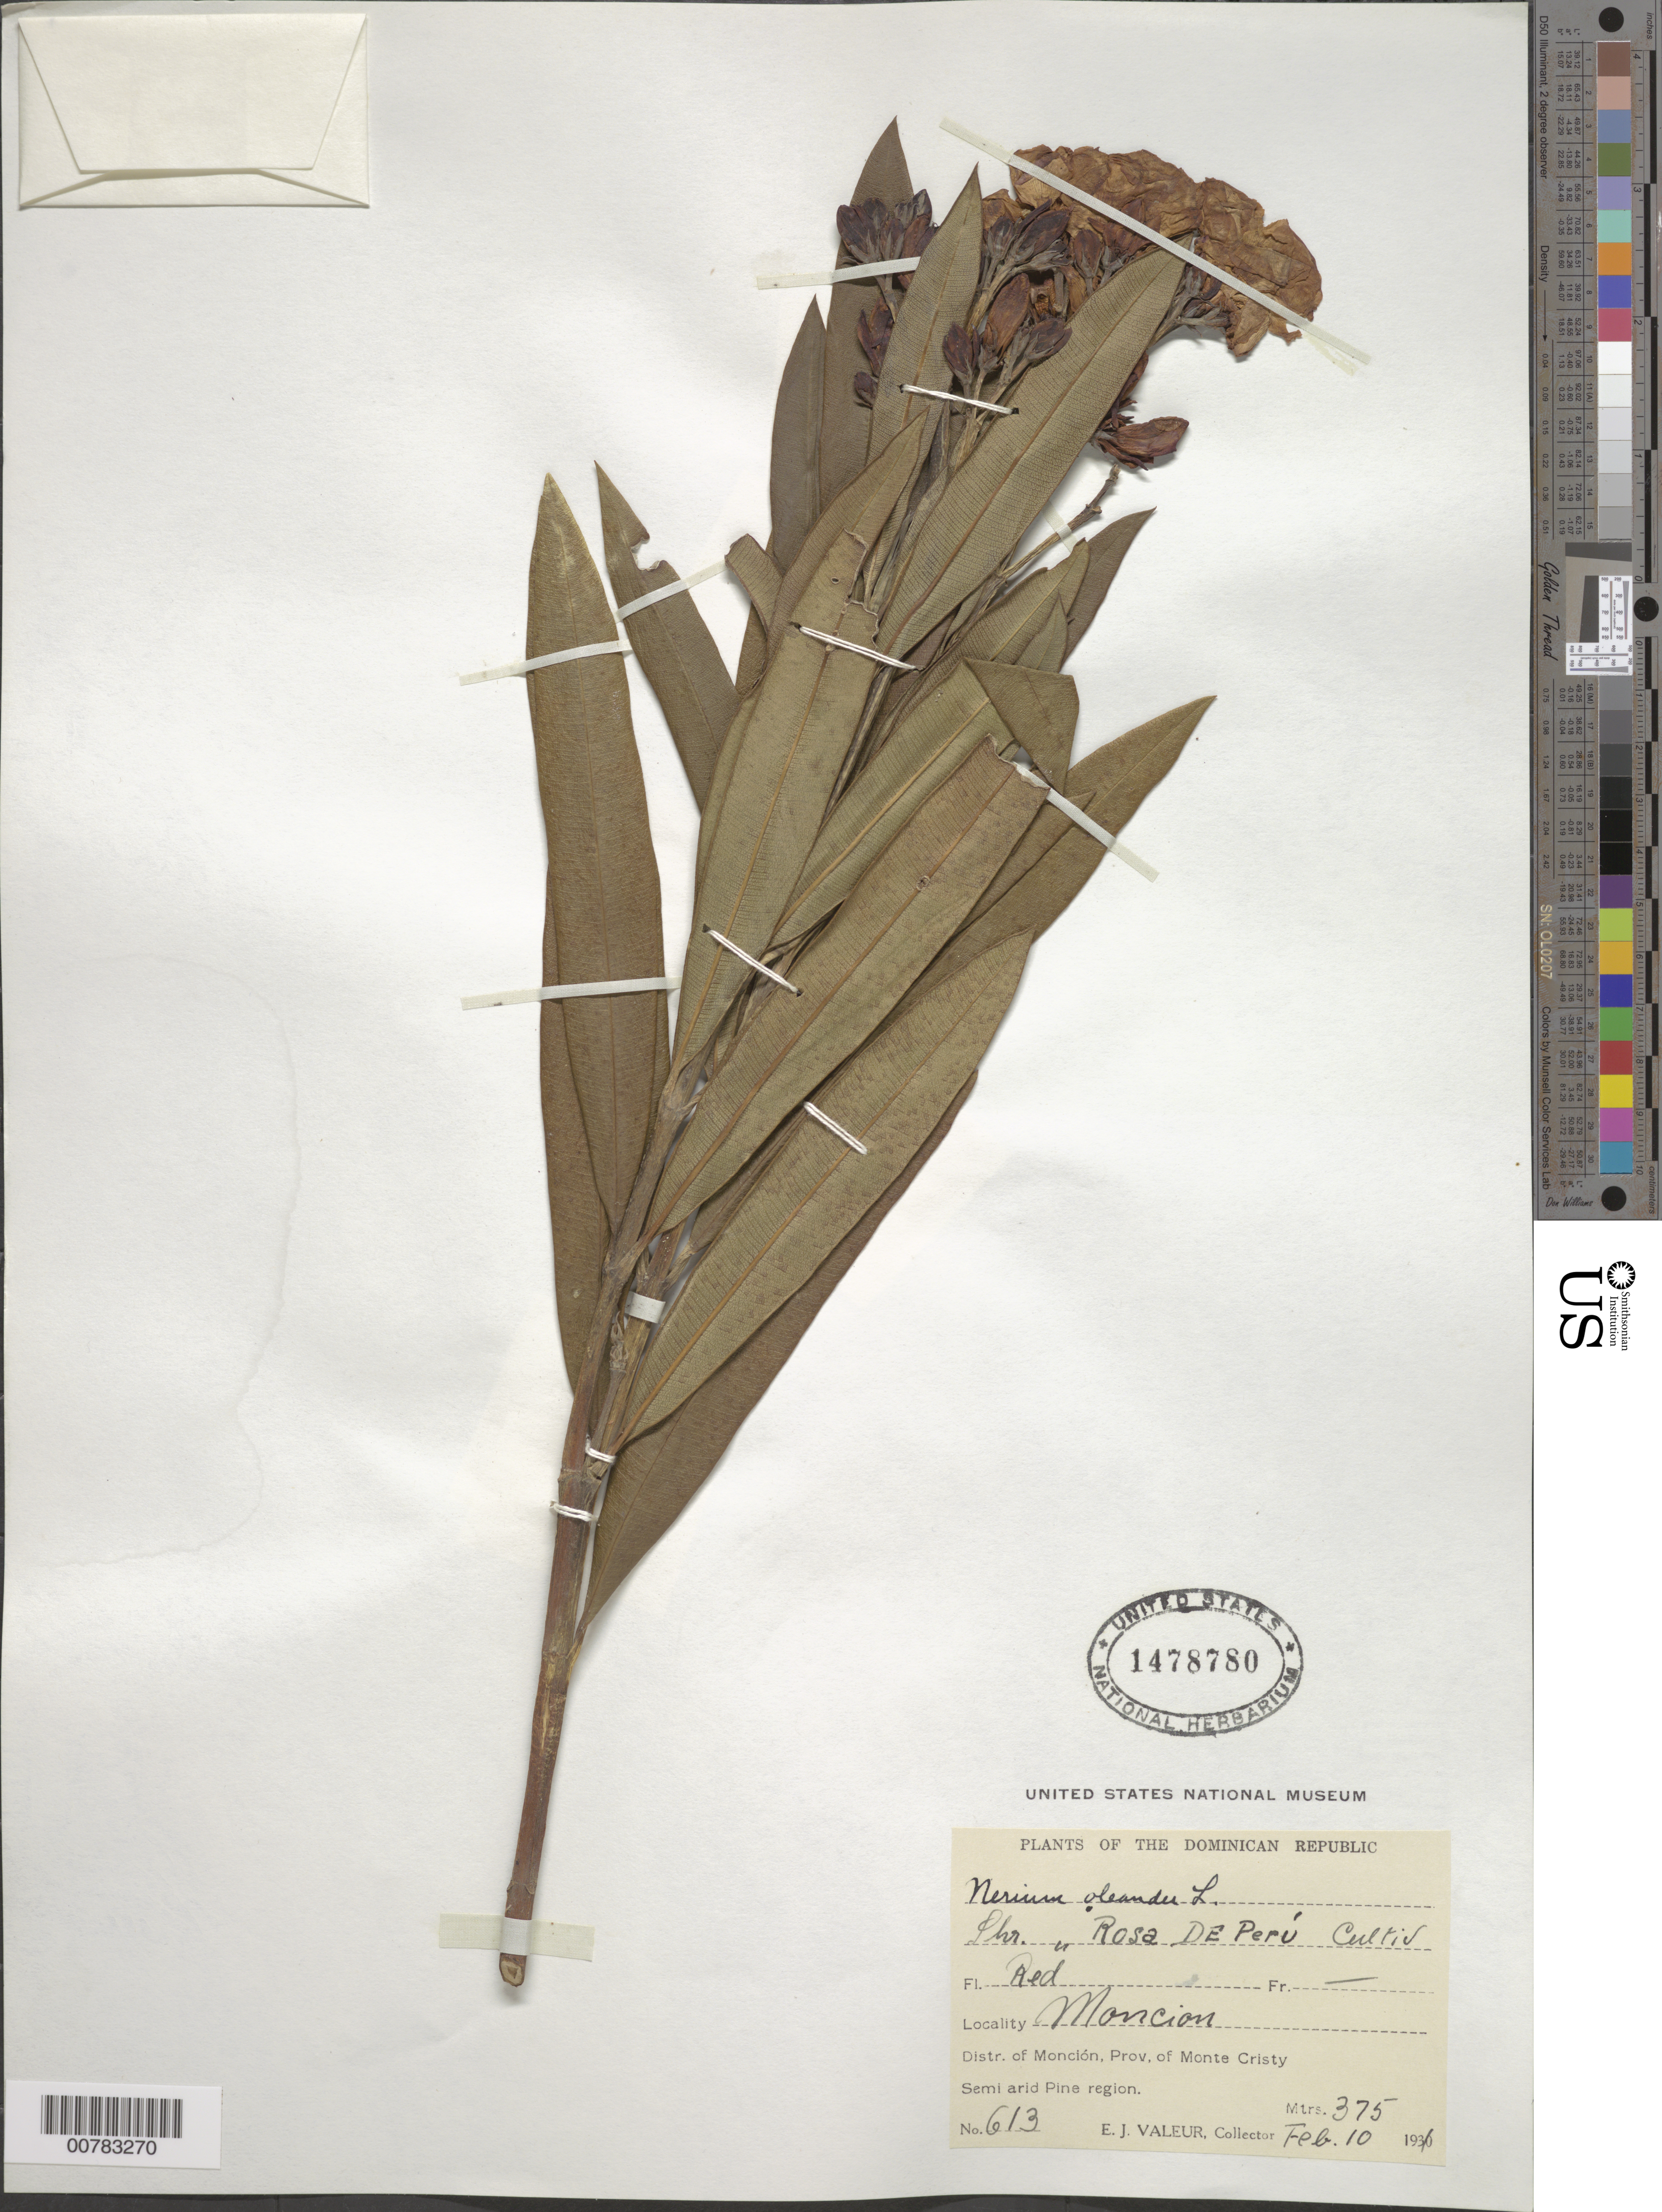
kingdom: Plantae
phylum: Tracheophyta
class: Magnoliopsida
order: Gentianales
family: Apocynaceae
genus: Nerium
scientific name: Nerium oleander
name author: L.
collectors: E. Valeur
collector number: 613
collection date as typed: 10 Feb 1931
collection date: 1931-02-10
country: Dominican Republic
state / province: Monte Cristi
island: Hispaniola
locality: Monción, Moncion.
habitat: Semi arid Pine region.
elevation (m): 375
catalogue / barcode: US 1478780